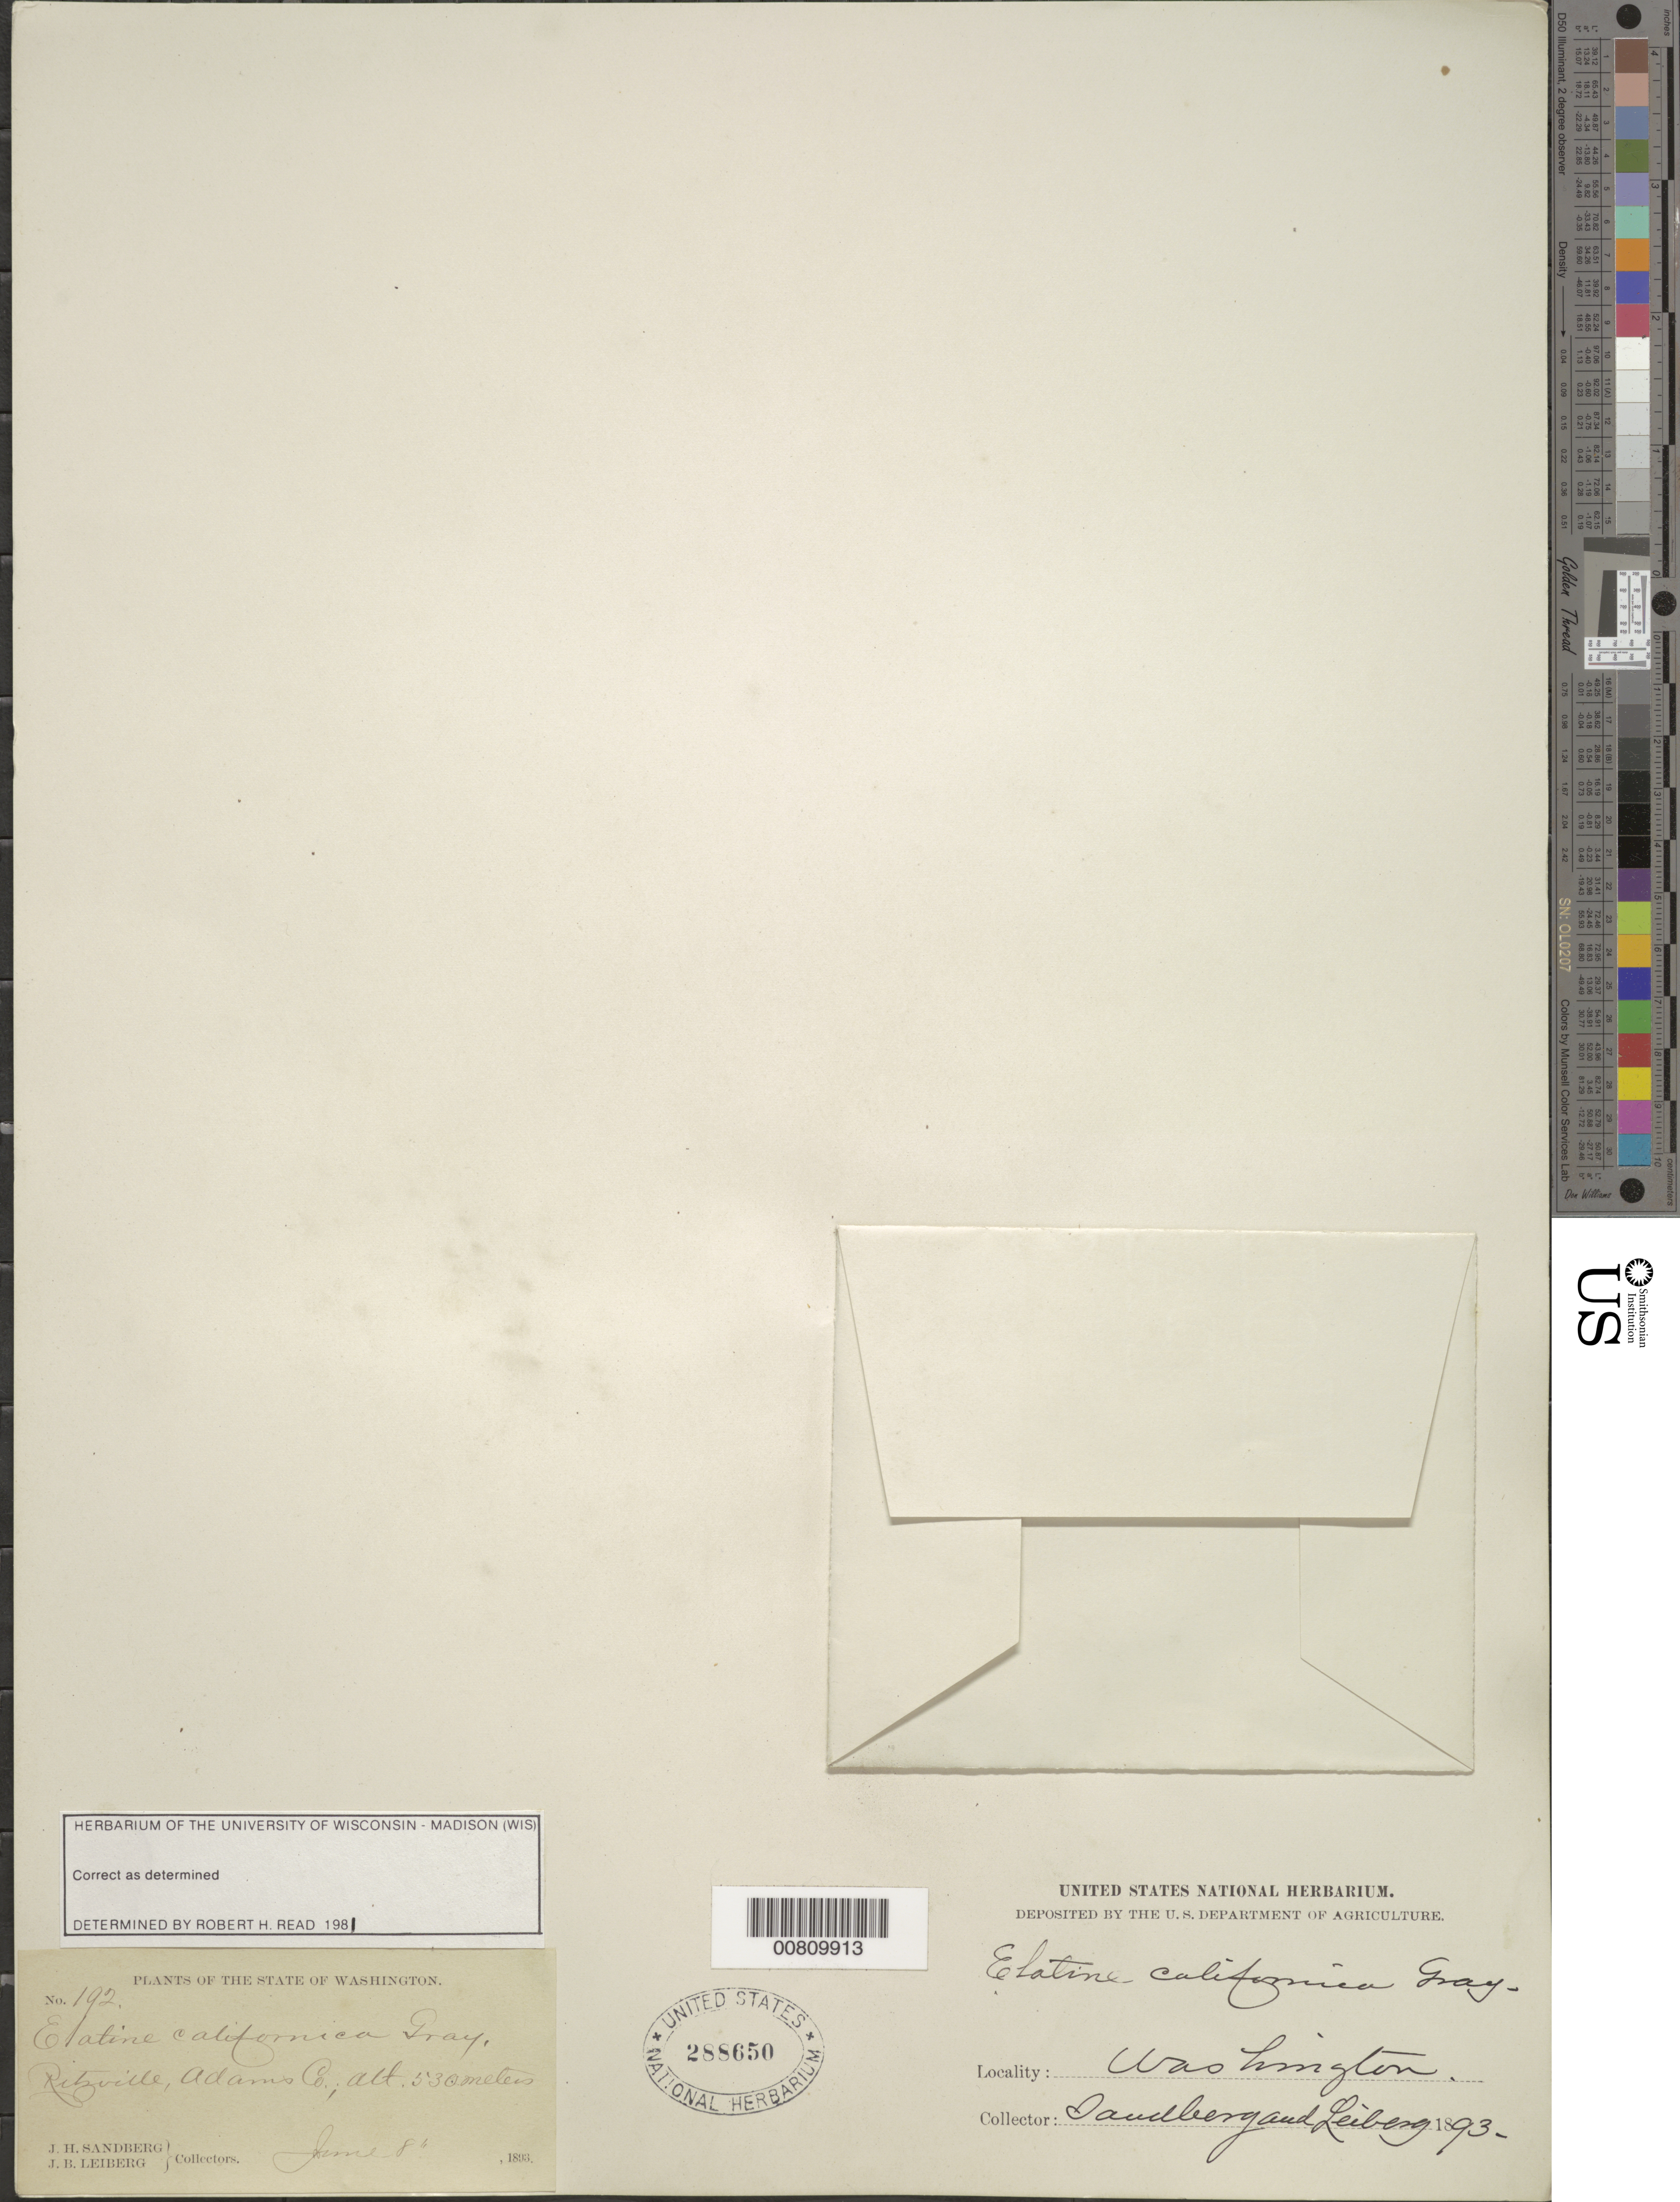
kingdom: Plantae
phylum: Tracheophyta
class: Magnoliopsida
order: Malpighiales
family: Elatinaceae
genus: Elatine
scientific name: Elatine californica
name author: A. Gray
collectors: J. H. Sandberg & J. Leiberg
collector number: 192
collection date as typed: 08 Jun 1893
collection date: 1893-06-08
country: United States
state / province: Washington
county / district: Adams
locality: Ritzville.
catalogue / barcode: US 288650